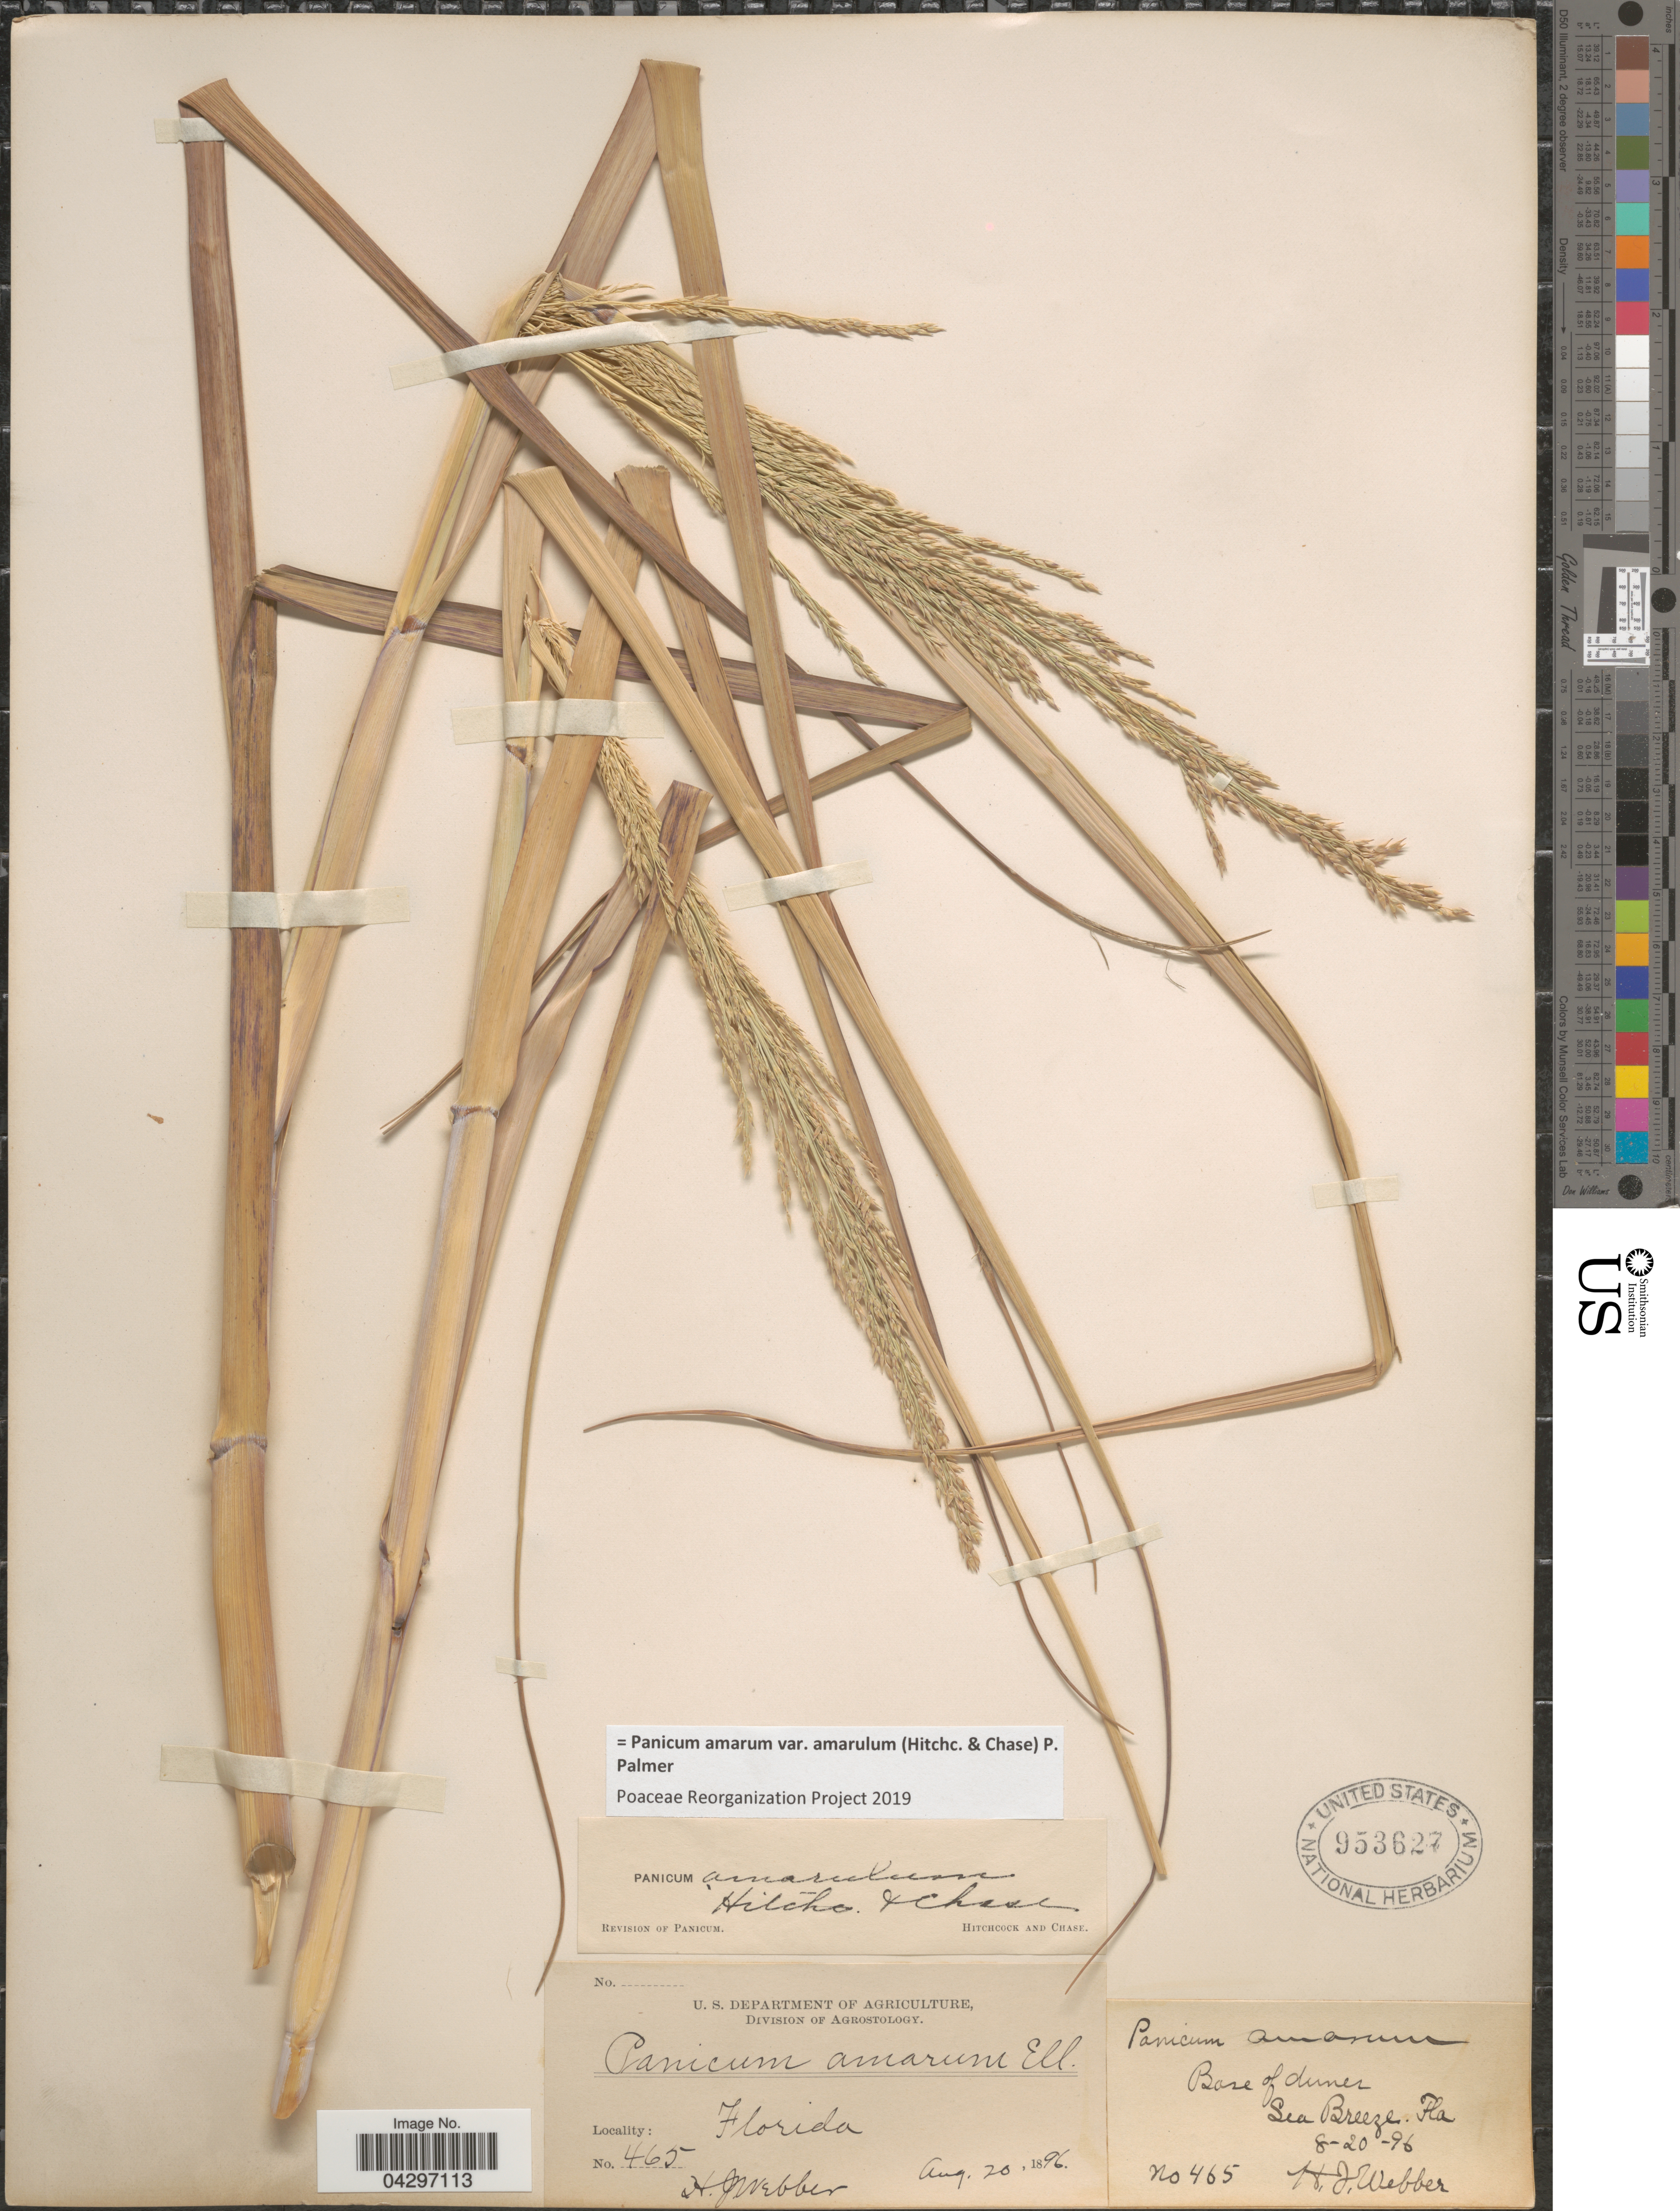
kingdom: Plantae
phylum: Tracheophyta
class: Liliopsida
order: Poales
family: Poaceae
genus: Panicum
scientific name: Panicum amarum var. amarulum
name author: (Hitchc. & Chase) Freckmann & Lelong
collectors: H. Webber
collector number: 465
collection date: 1896-08-20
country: United States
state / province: Florida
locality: Base of dunes. Sea Breeze.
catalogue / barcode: US 953627